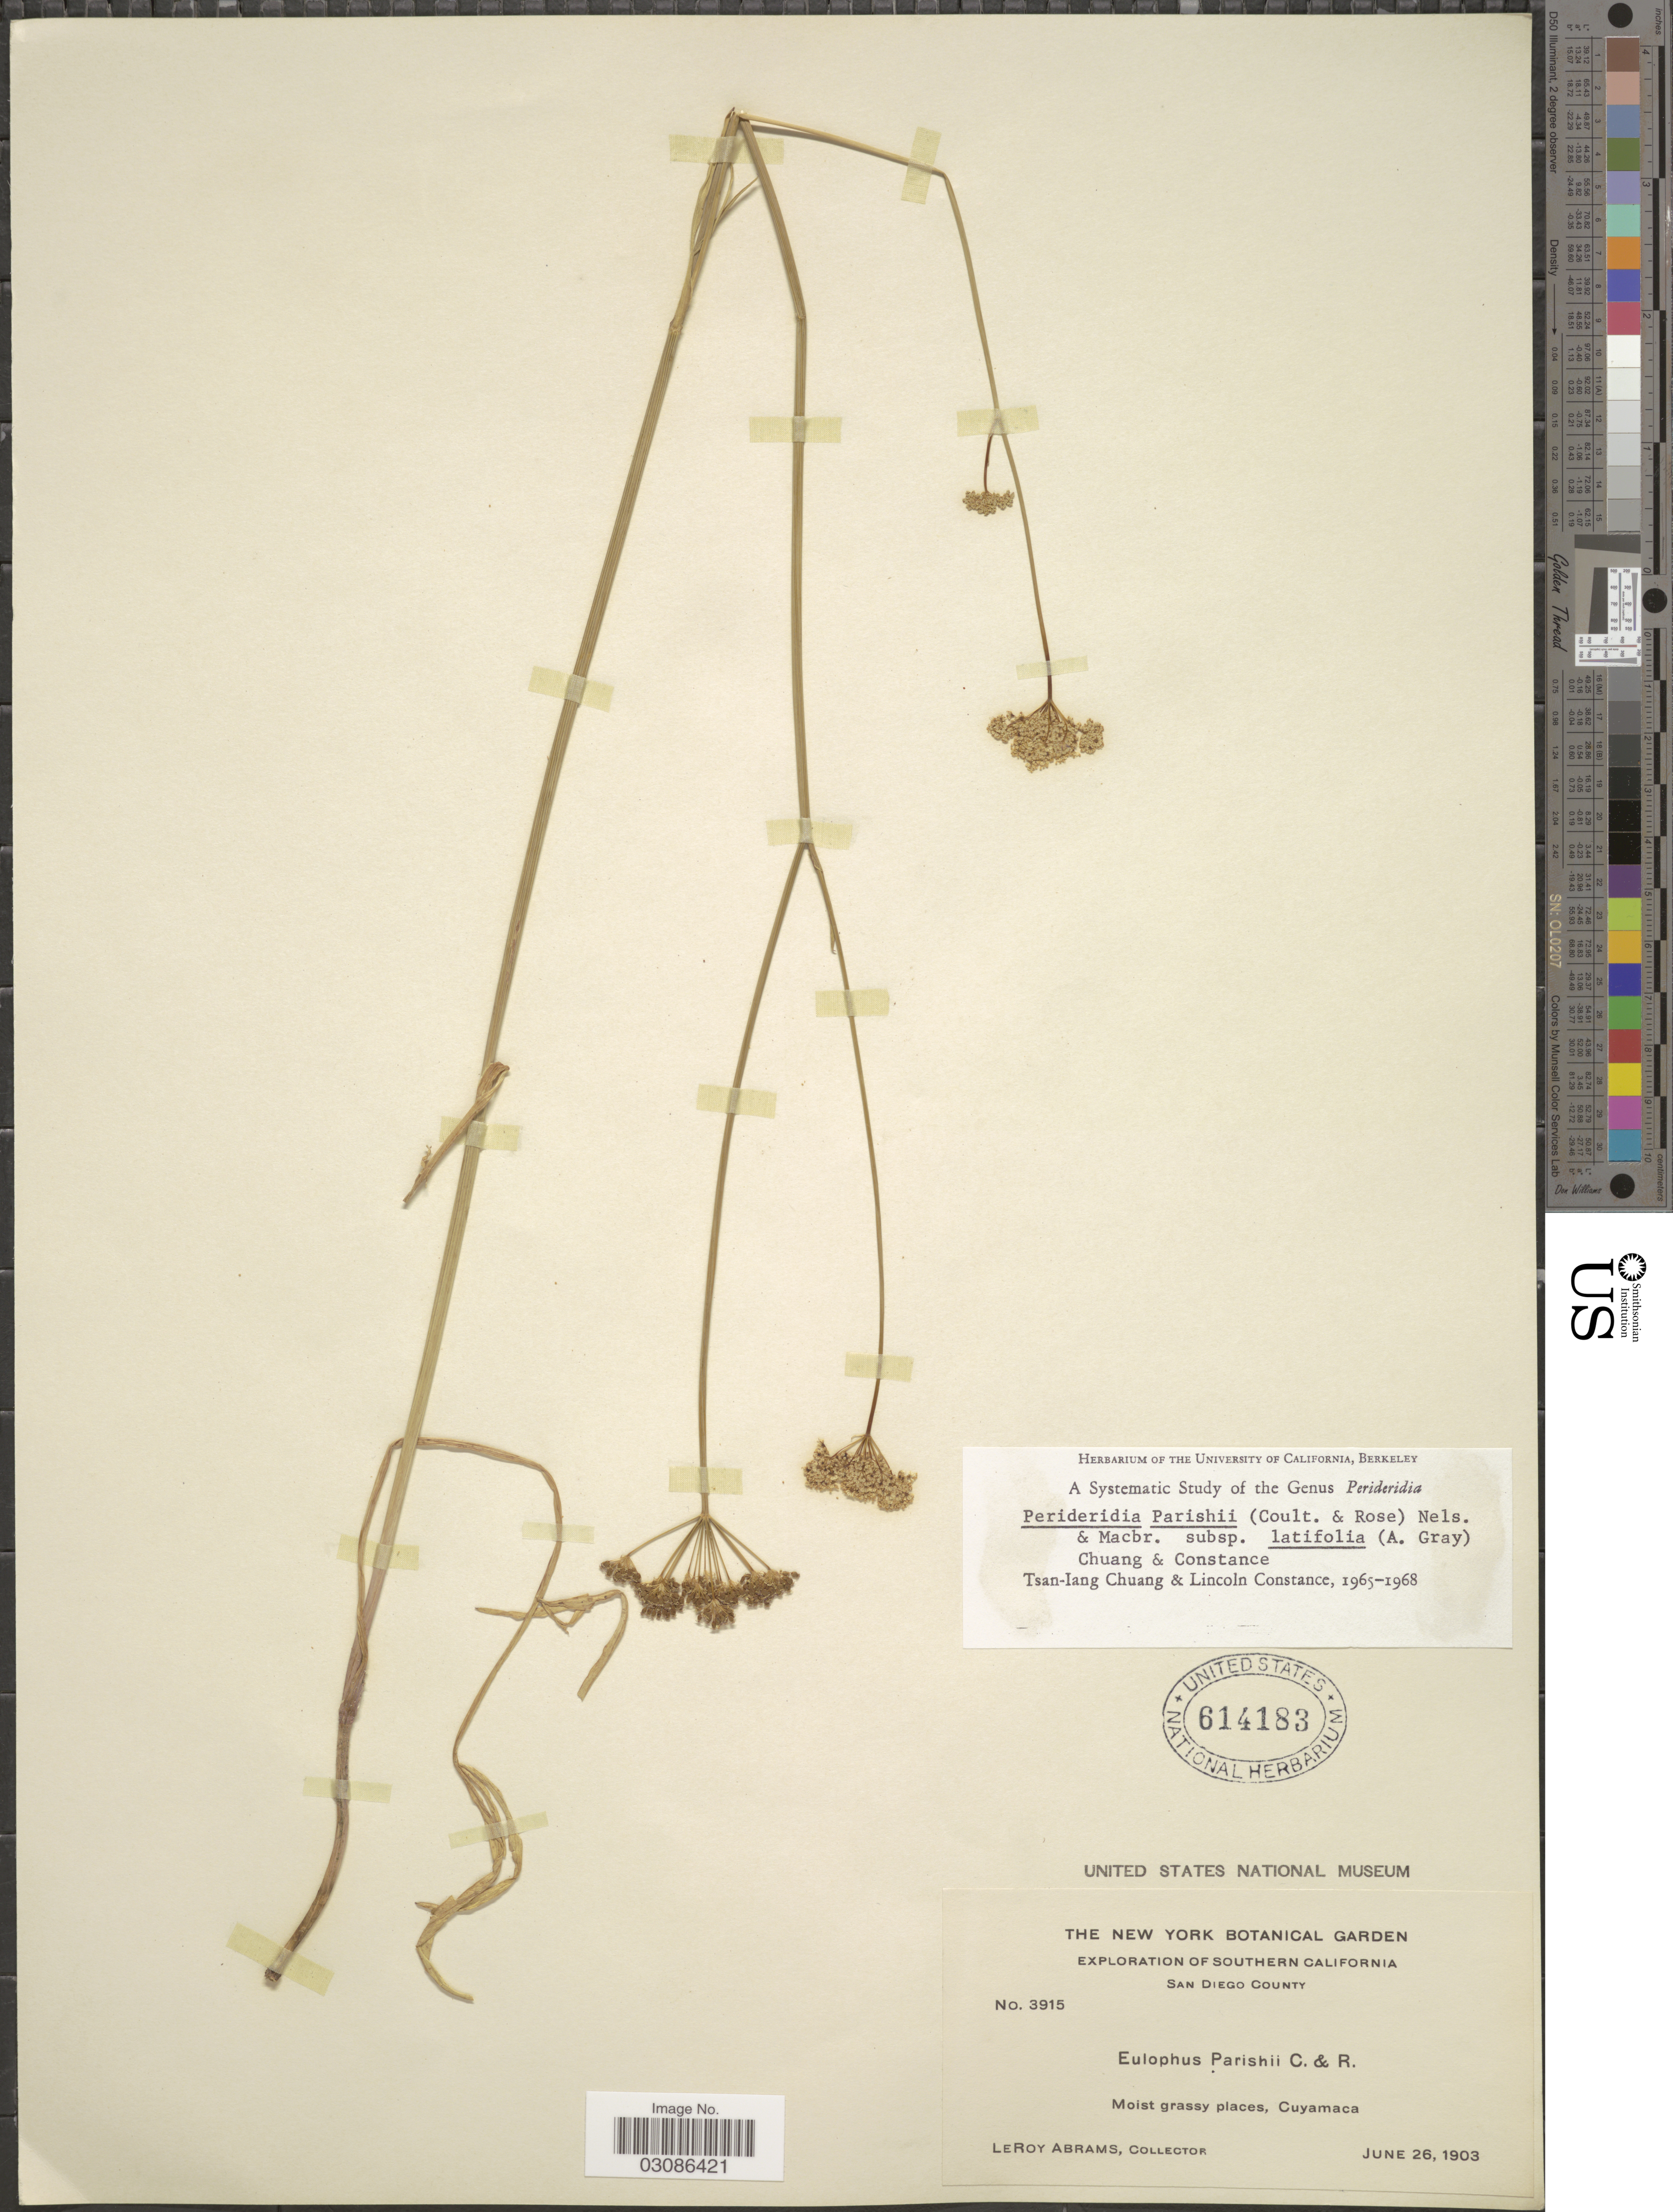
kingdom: Plantae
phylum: Tracheophyta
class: Magnoliopsida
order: Apiales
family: Apiaceae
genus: Perideridia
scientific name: Perideridia parishii subsp. latifolia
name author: A. Gray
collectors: L. Abrams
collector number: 3915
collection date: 1903-06-26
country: United States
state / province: California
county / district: San Diego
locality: Southern California, San Diego County, Moist grassy places, Cuyamaca.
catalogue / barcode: US 614183